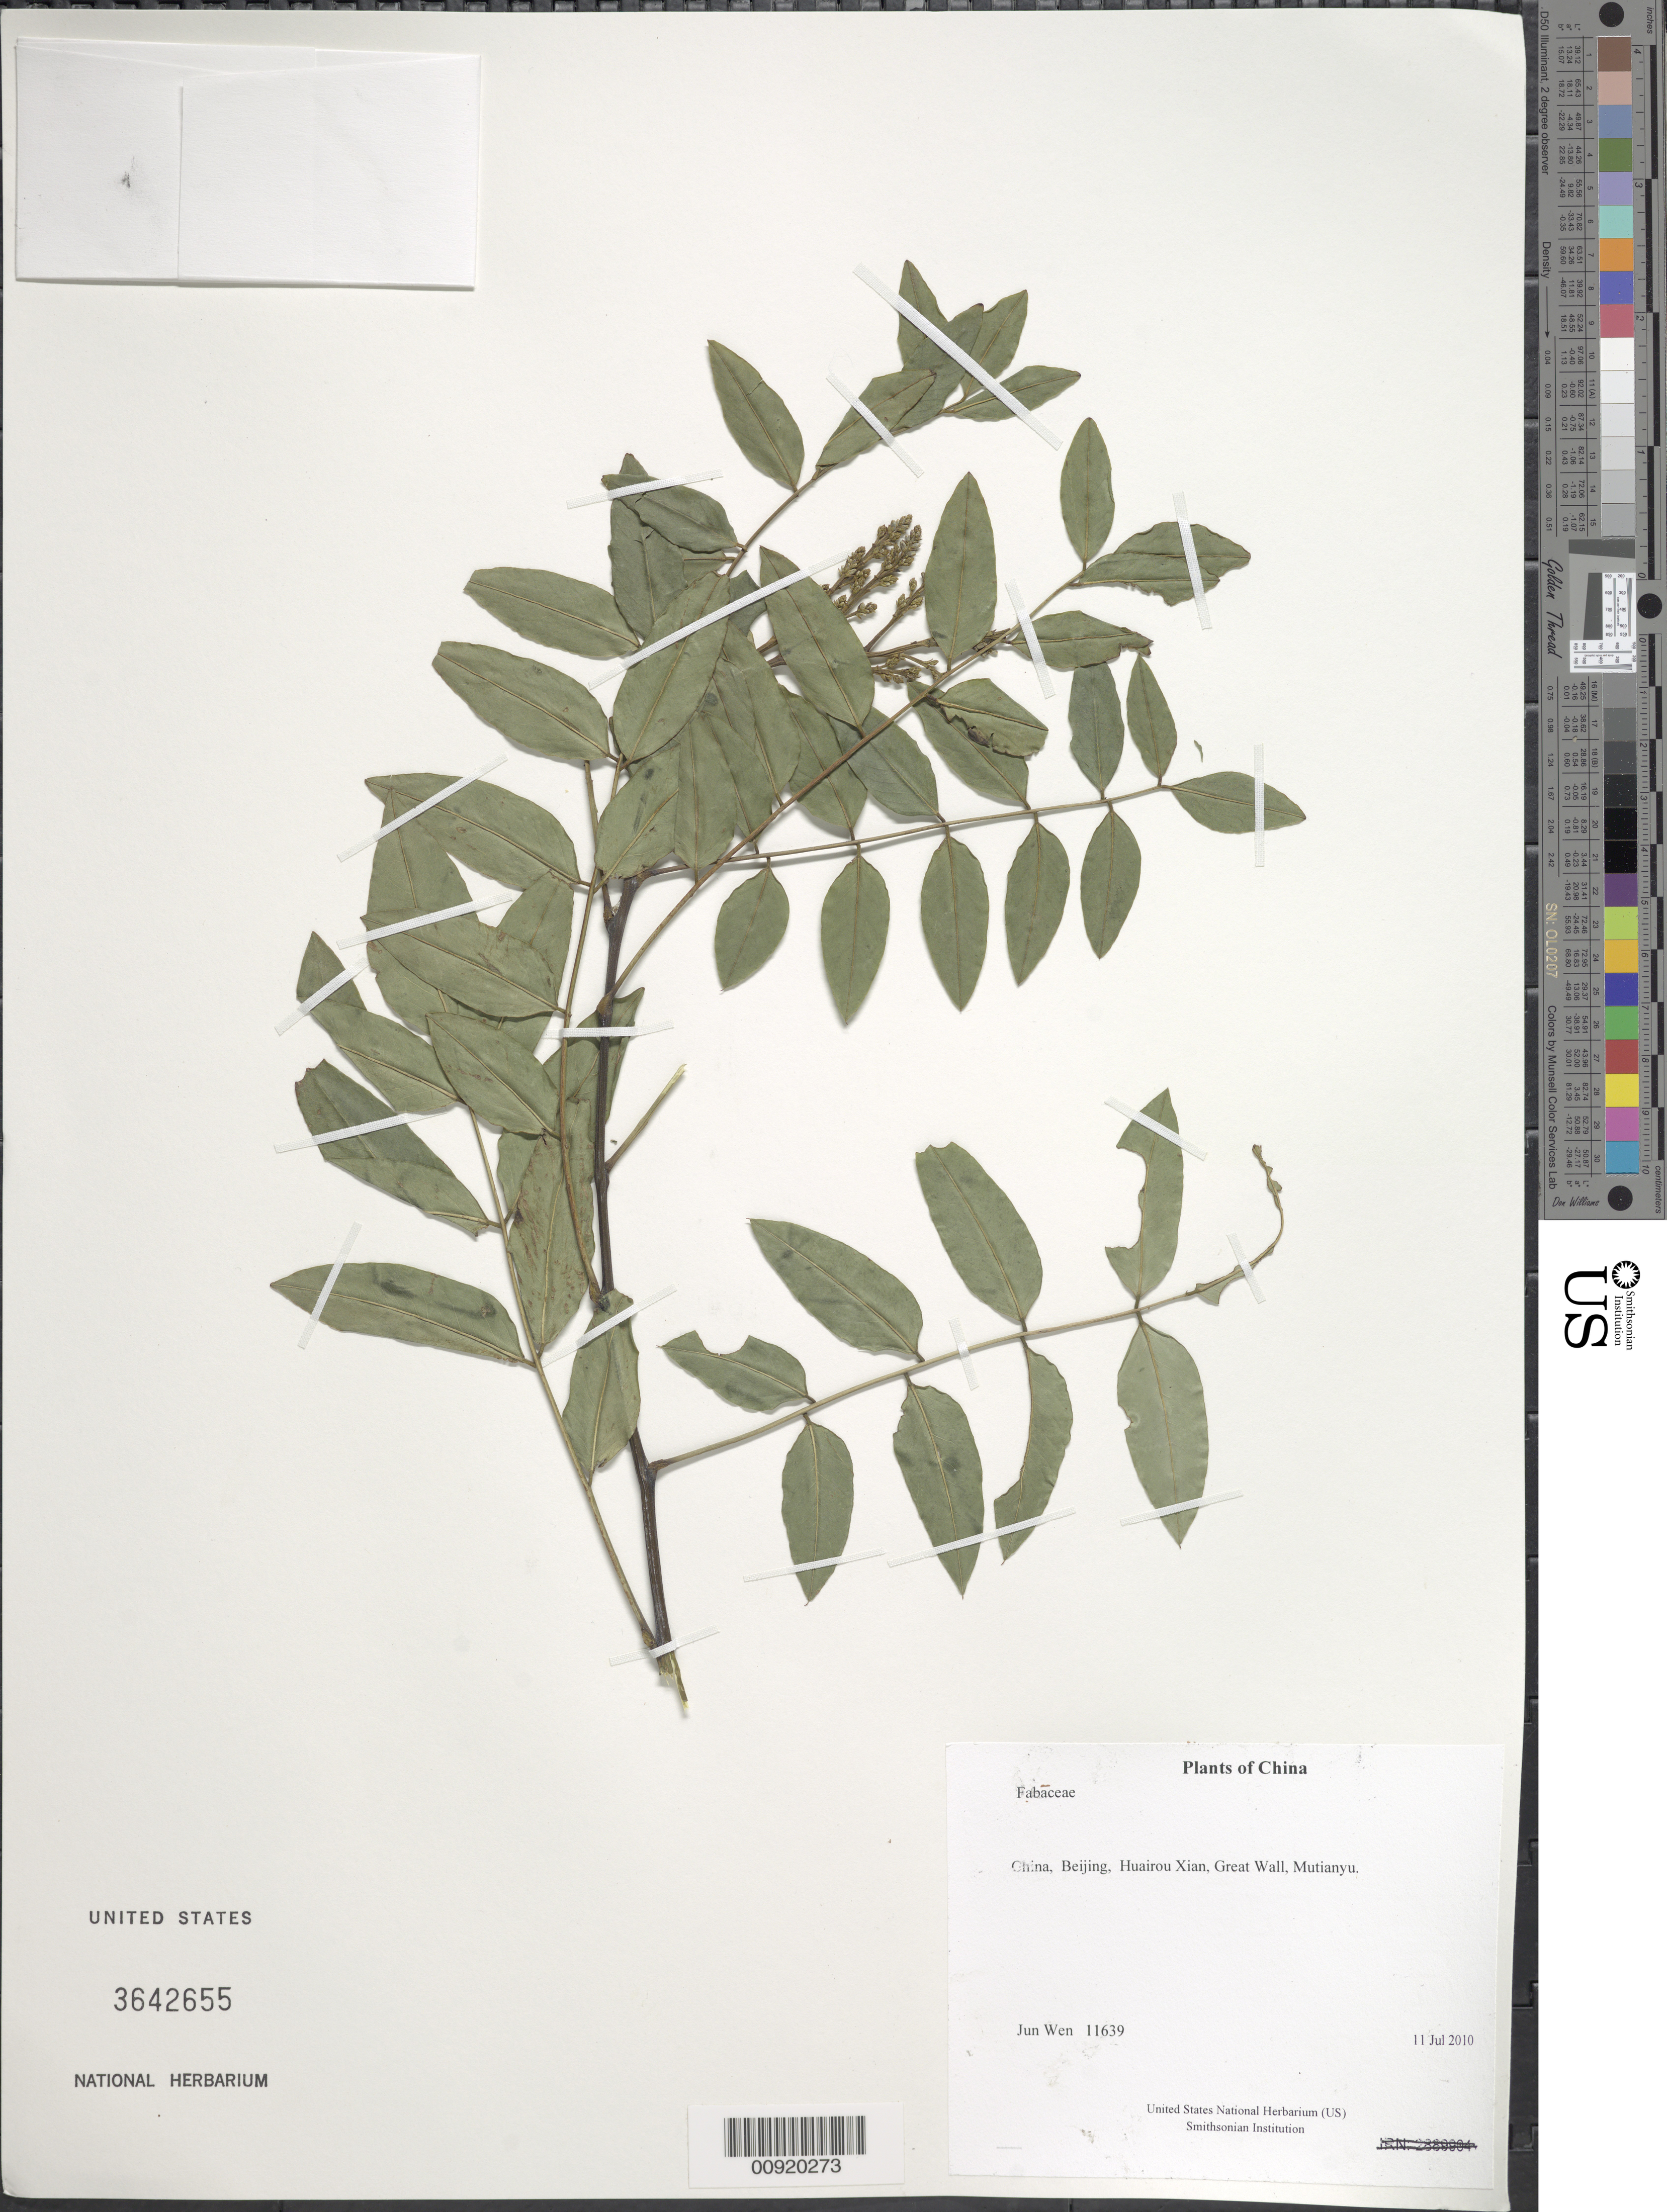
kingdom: Plantae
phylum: Tracheophyta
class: Magnoliopsida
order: Fabales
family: Fabaceae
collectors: J. Wen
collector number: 11639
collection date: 2010-07-11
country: China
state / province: Beijing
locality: Huairou Xian, Great Wall, Mutianyu.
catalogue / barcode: US 3642655